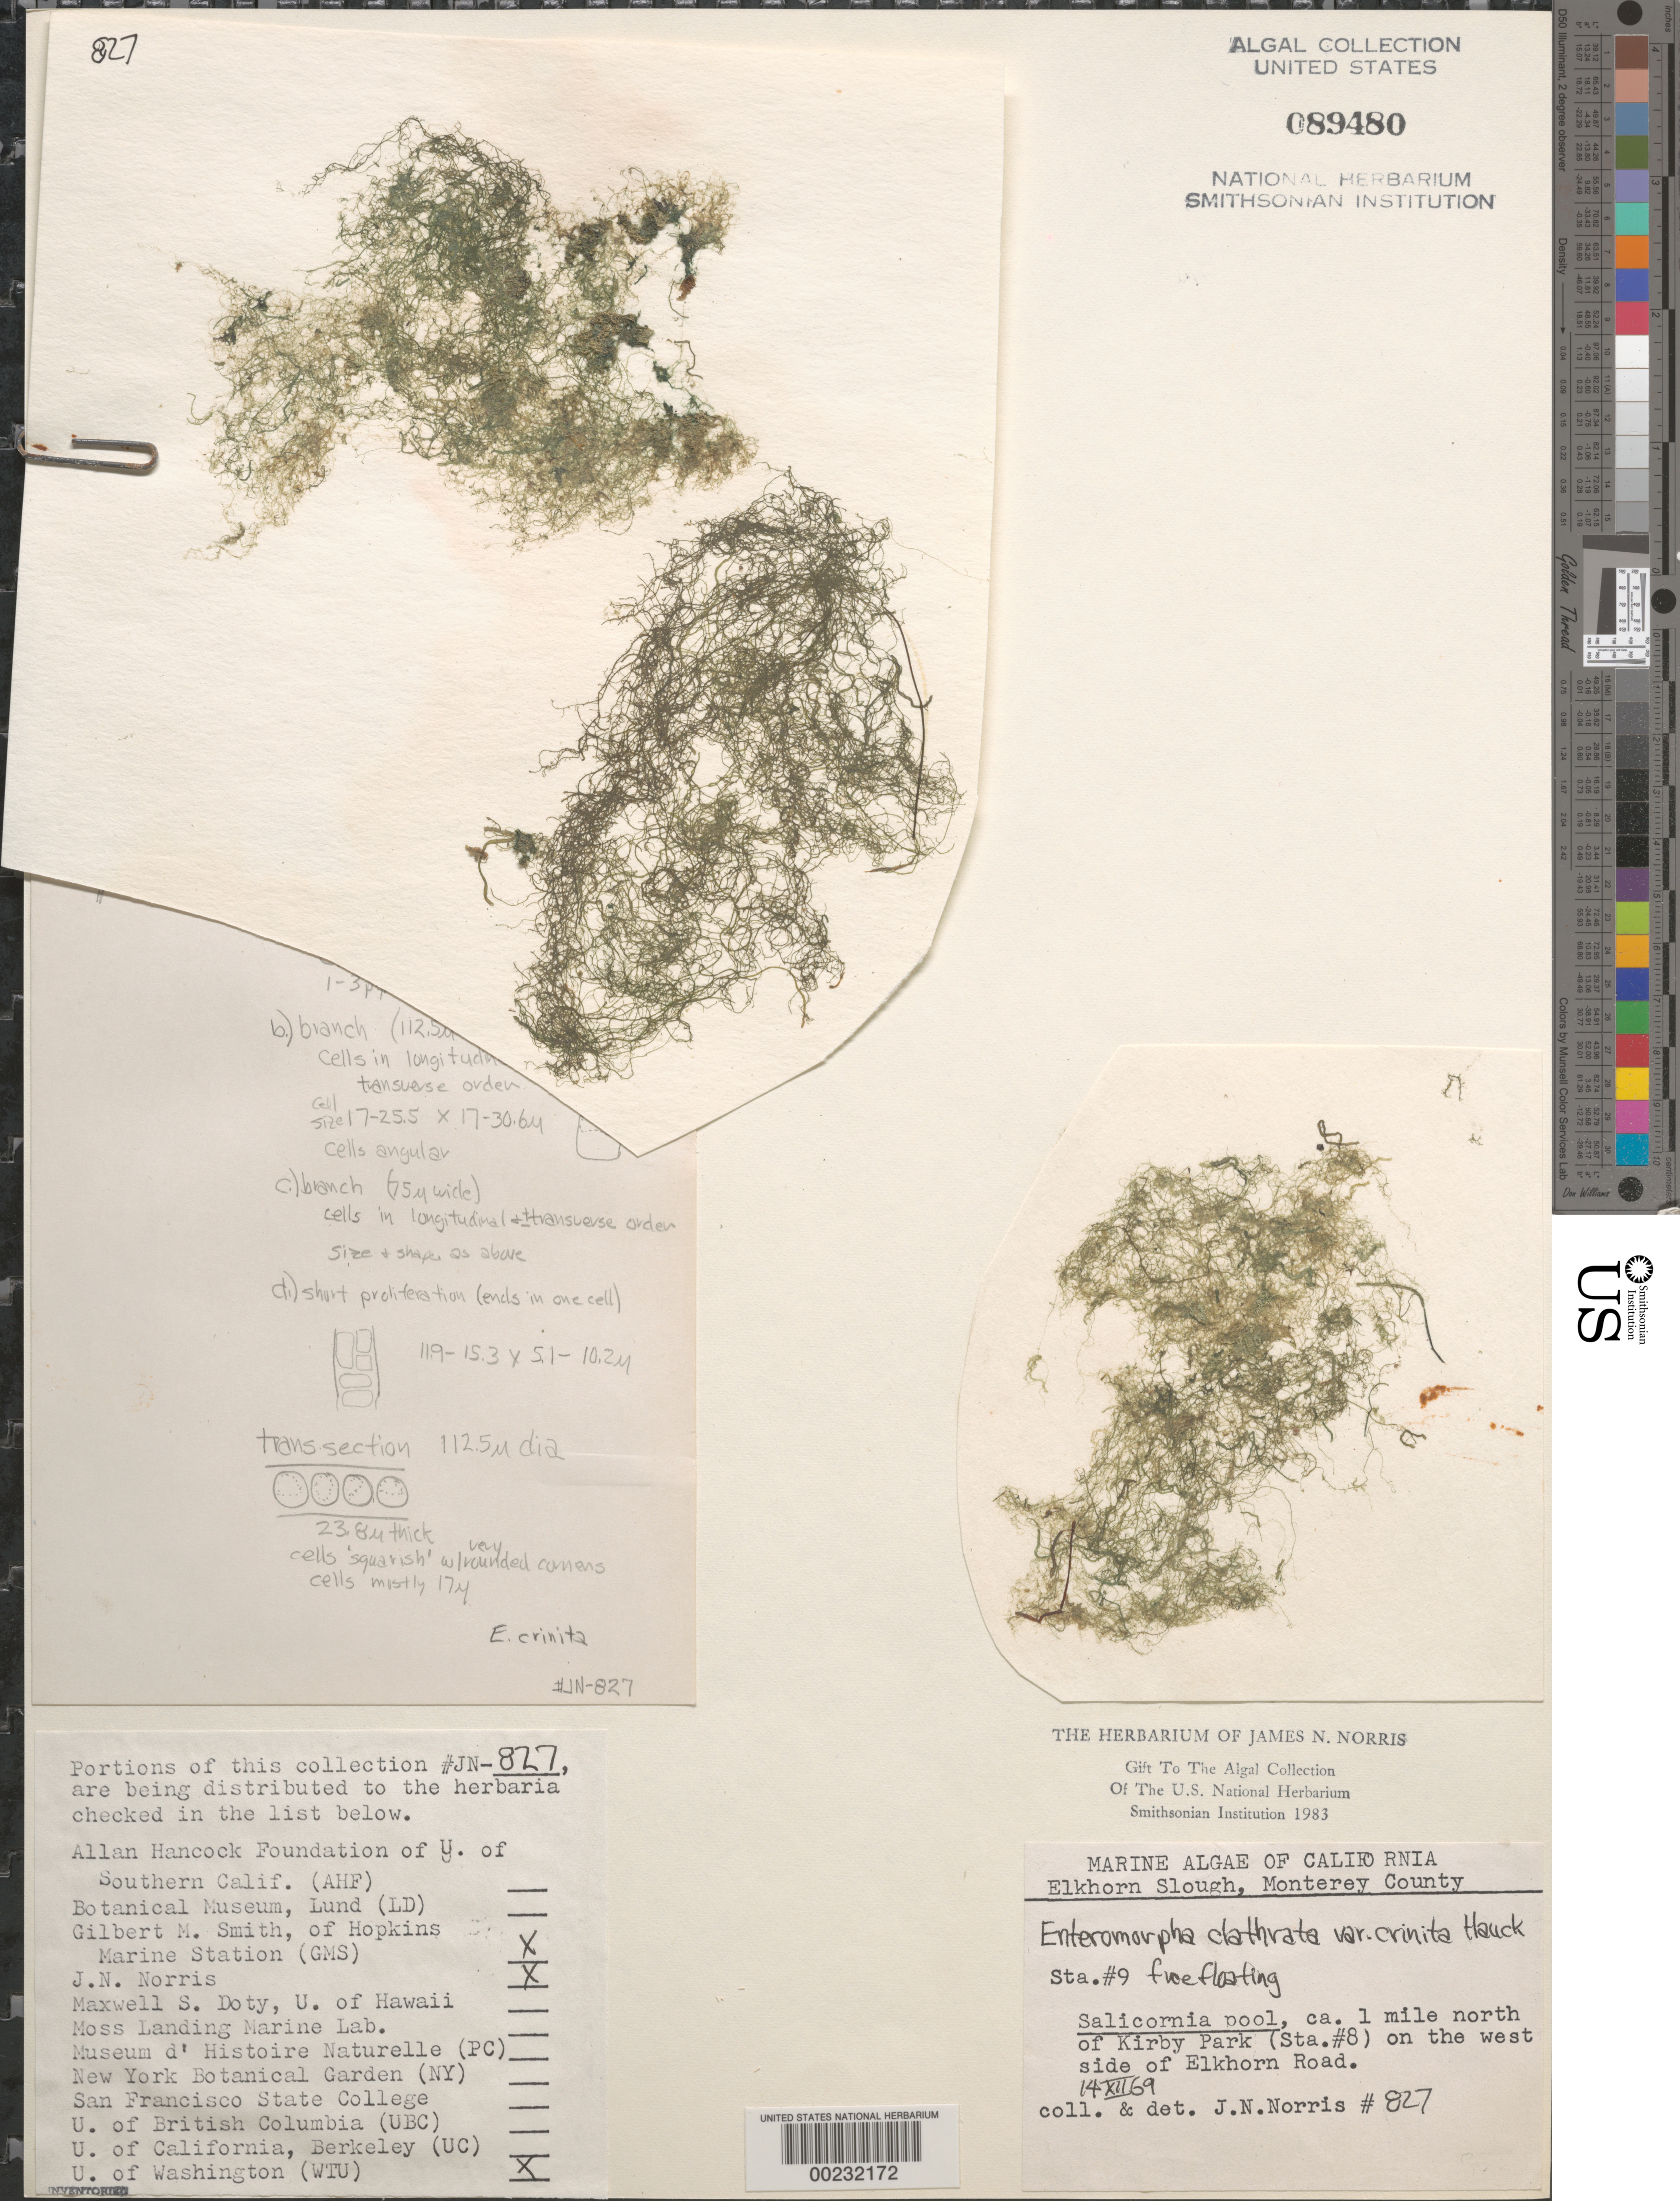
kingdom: Plantae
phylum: Chlorophyta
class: Ulvophyceae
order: Cladophorales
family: Cladophoraceae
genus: Cladophora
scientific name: Cladophora vagabunda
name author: (L.) C. Hoek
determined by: Algae name updating Project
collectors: J. N. Norris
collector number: JN-827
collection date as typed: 14 Dec 1969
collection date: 1969-12-14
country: United States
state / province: California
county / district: Monterey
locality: Elkhorn Slough, ca. 1 mile north of Kirby Park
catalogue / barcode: US 89480